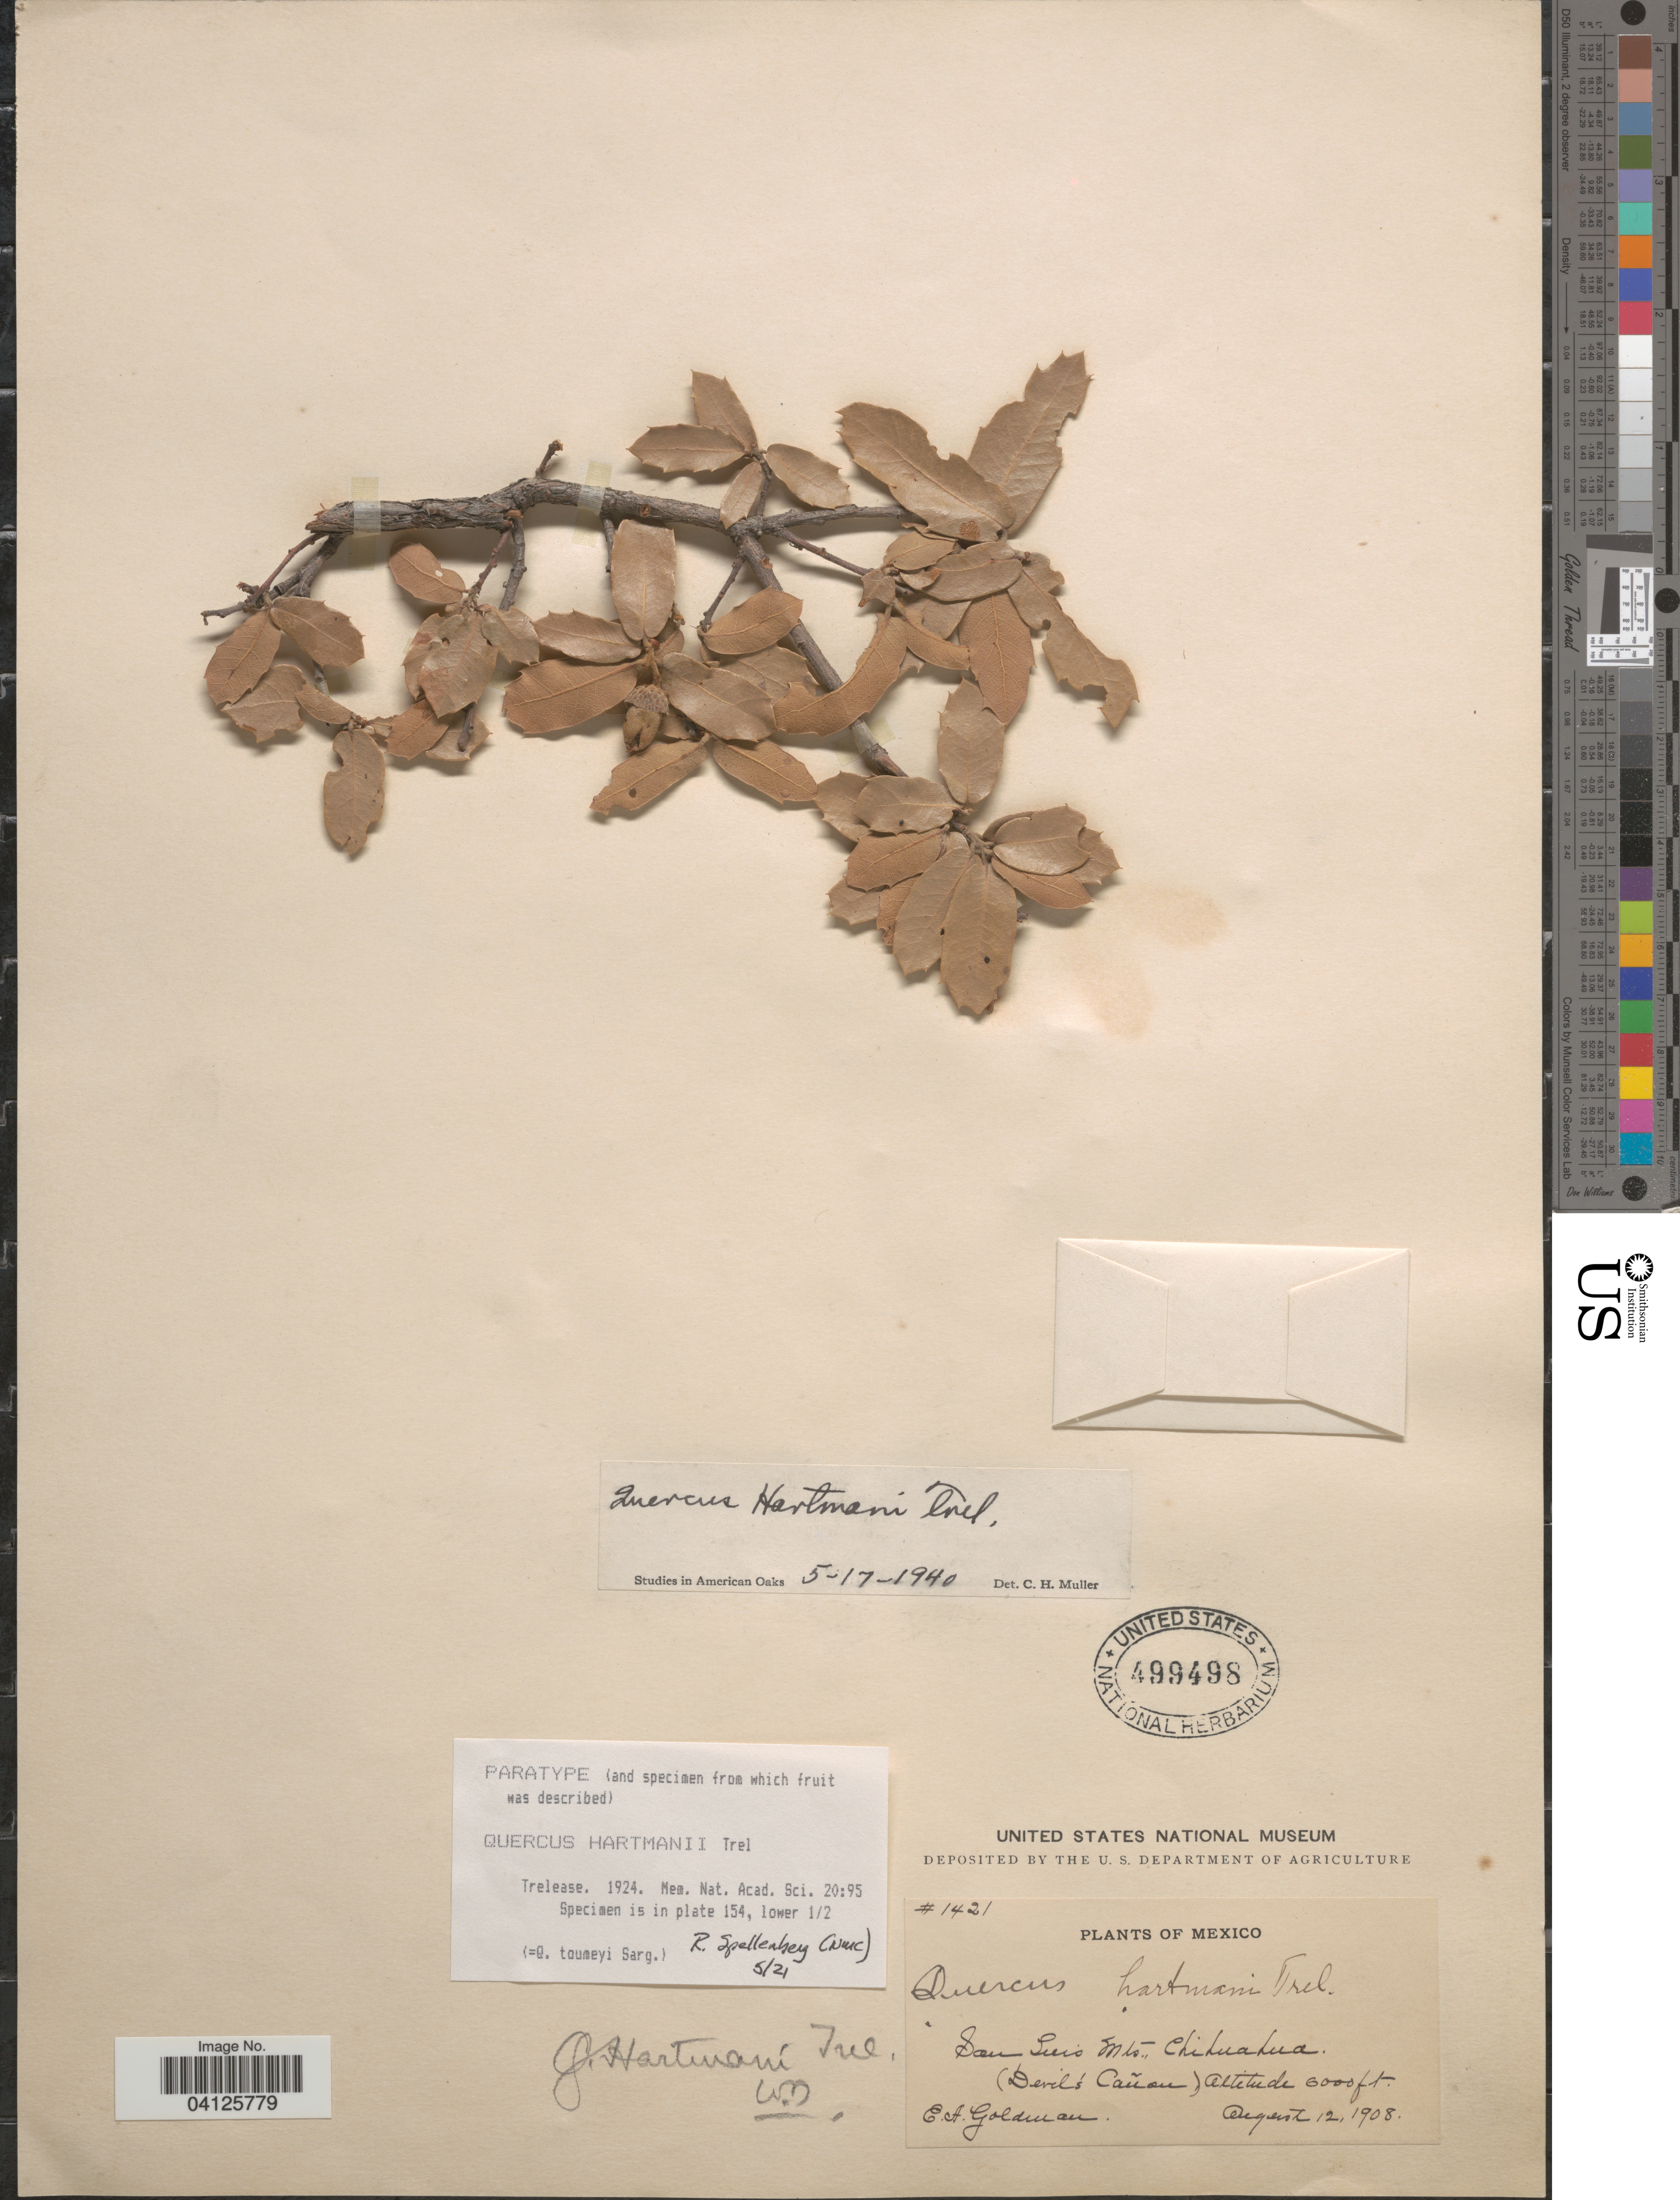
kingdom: Plantae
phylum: Tracheophyta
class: Magnoliopsida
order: Fagales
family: Fagaceae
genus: Quercus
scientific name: Quercus hartmanii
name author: Trel.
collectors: E. A. Goldman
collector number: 1421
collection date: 1908-08-12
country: Mexico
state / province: Chihuahua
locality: San Luis Mts. (Devil's Cañon).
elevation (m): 1829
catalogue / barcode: US 499498